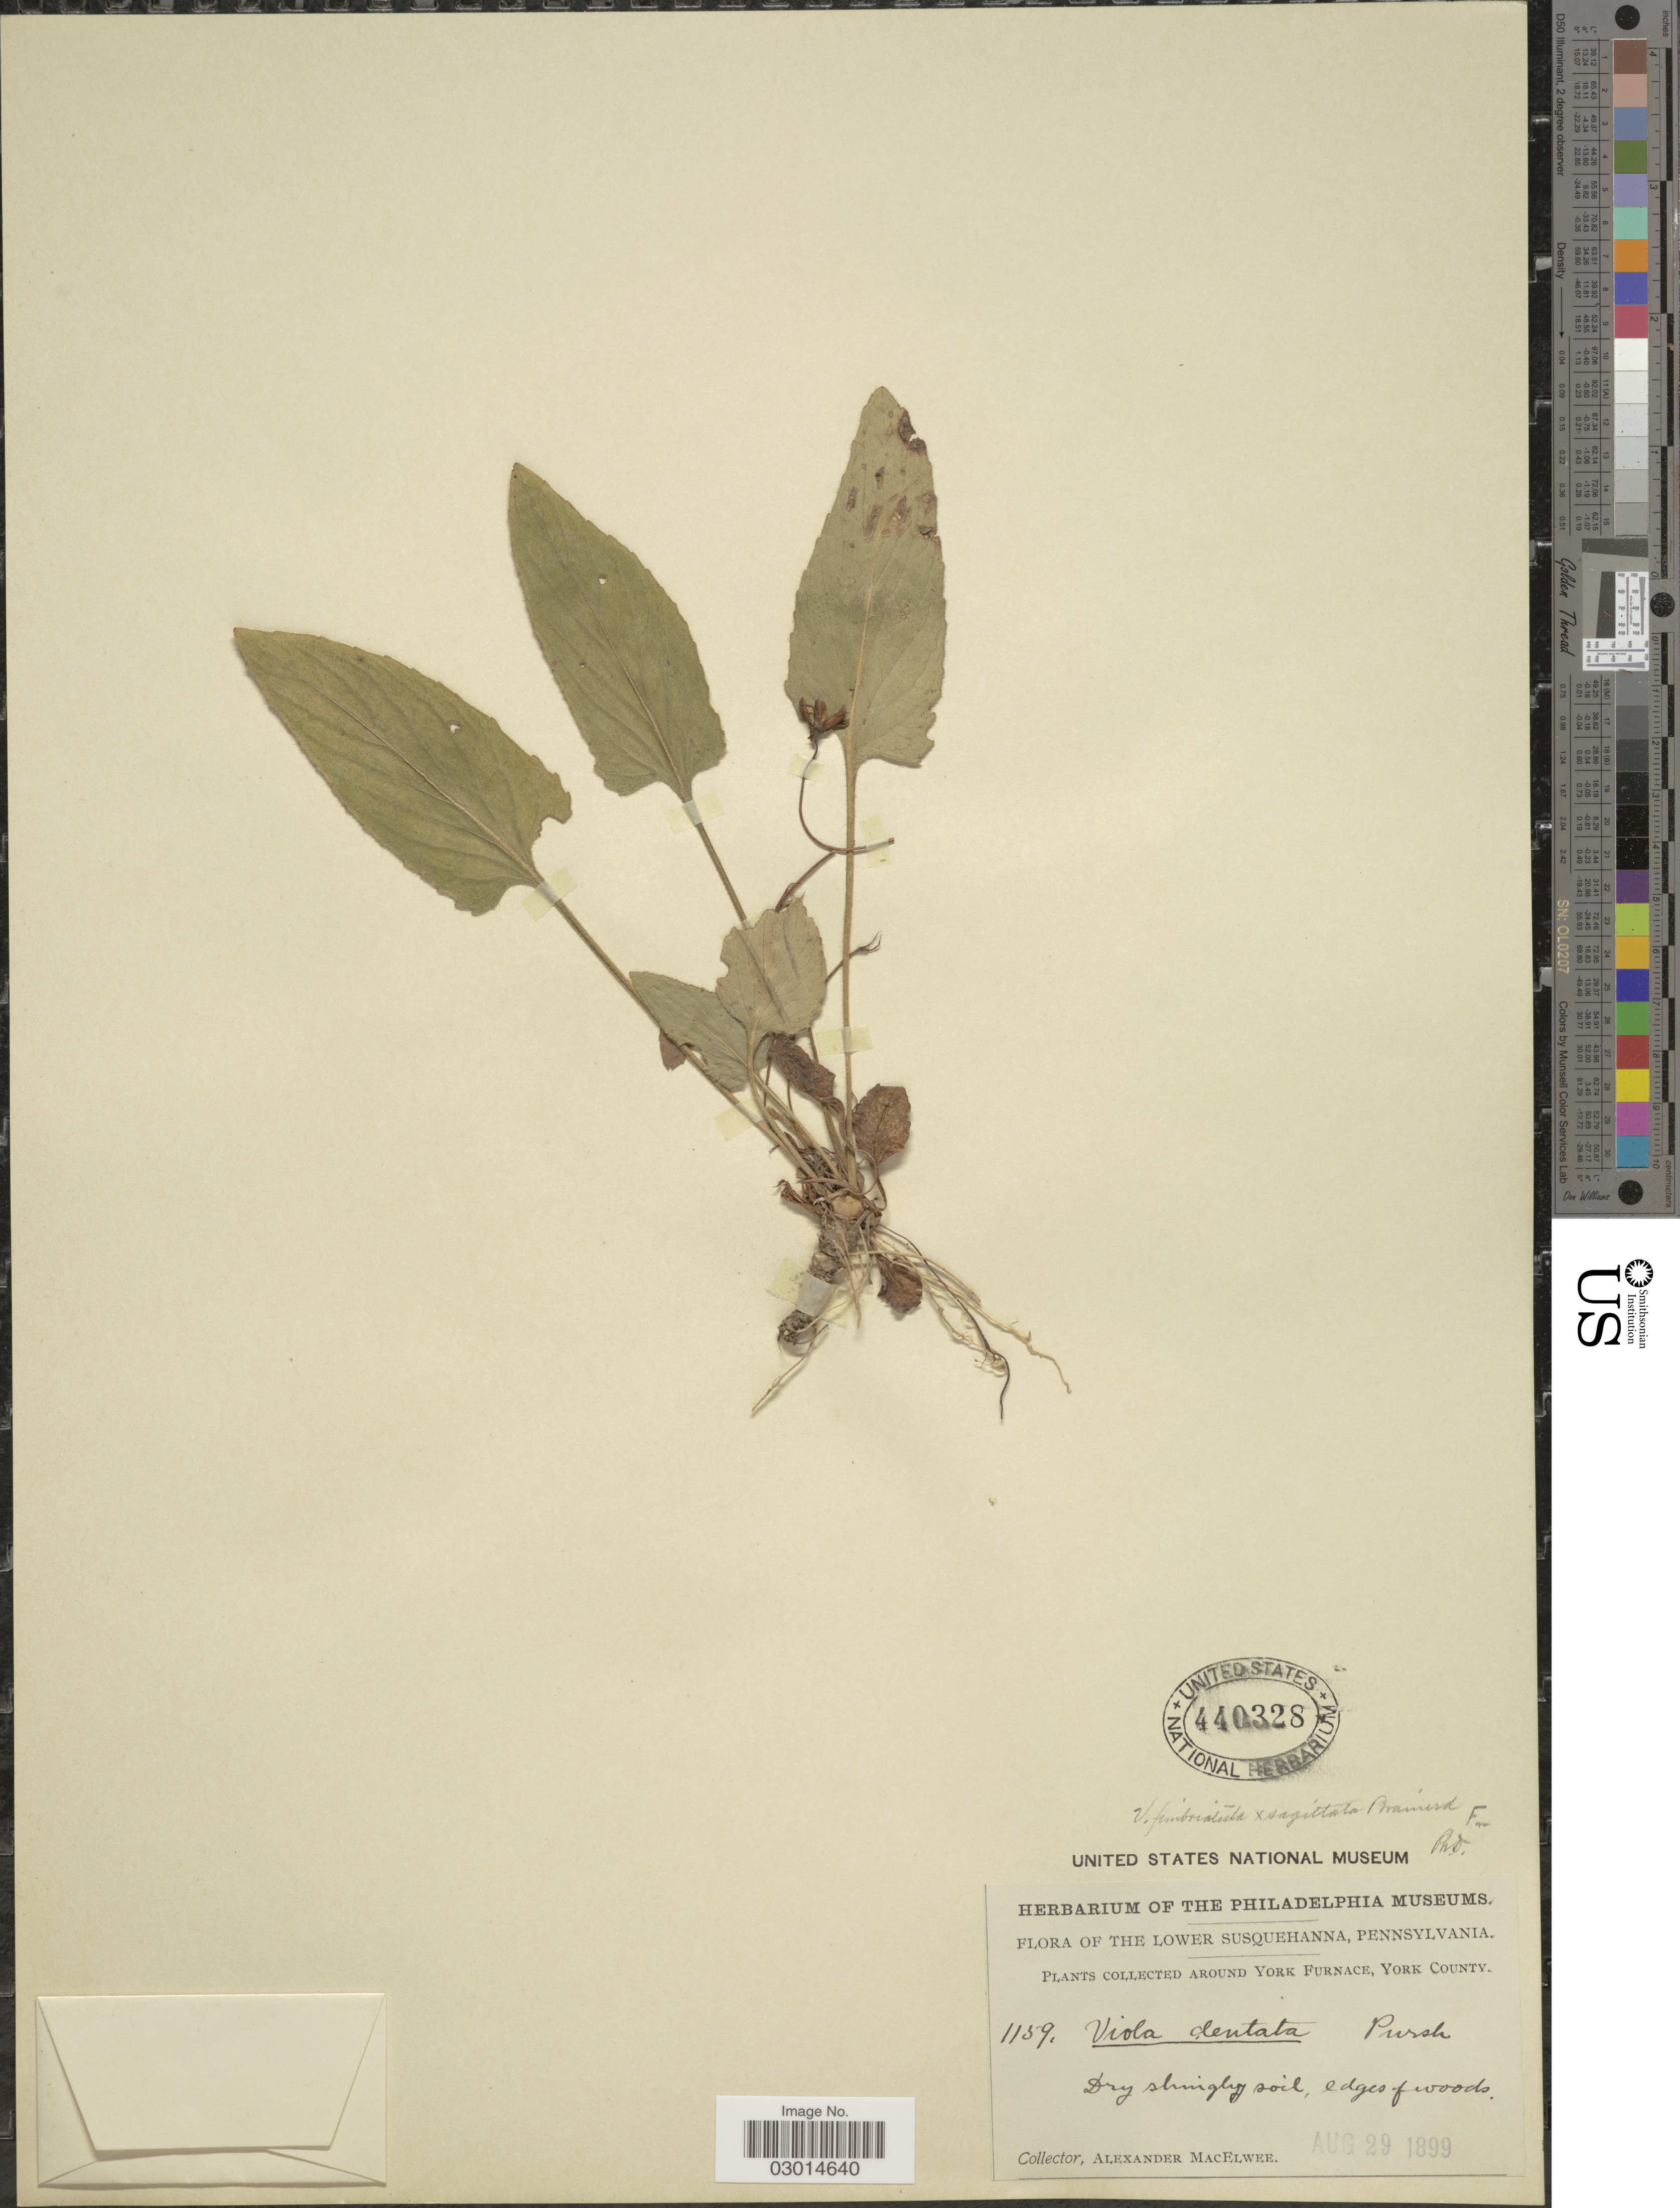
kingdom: Plantae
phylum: Tracheophyta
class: Magnoliopsida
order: Malpighiales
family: Violaceae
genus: Viola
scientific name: Viola dentata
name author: Pursh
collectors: A. MacElwee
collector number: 1159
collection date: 1899-08-29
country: United States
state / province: Pennsylvania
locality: The Lower Susquehanna, around York Furnace, York County.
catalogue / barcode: US 440328